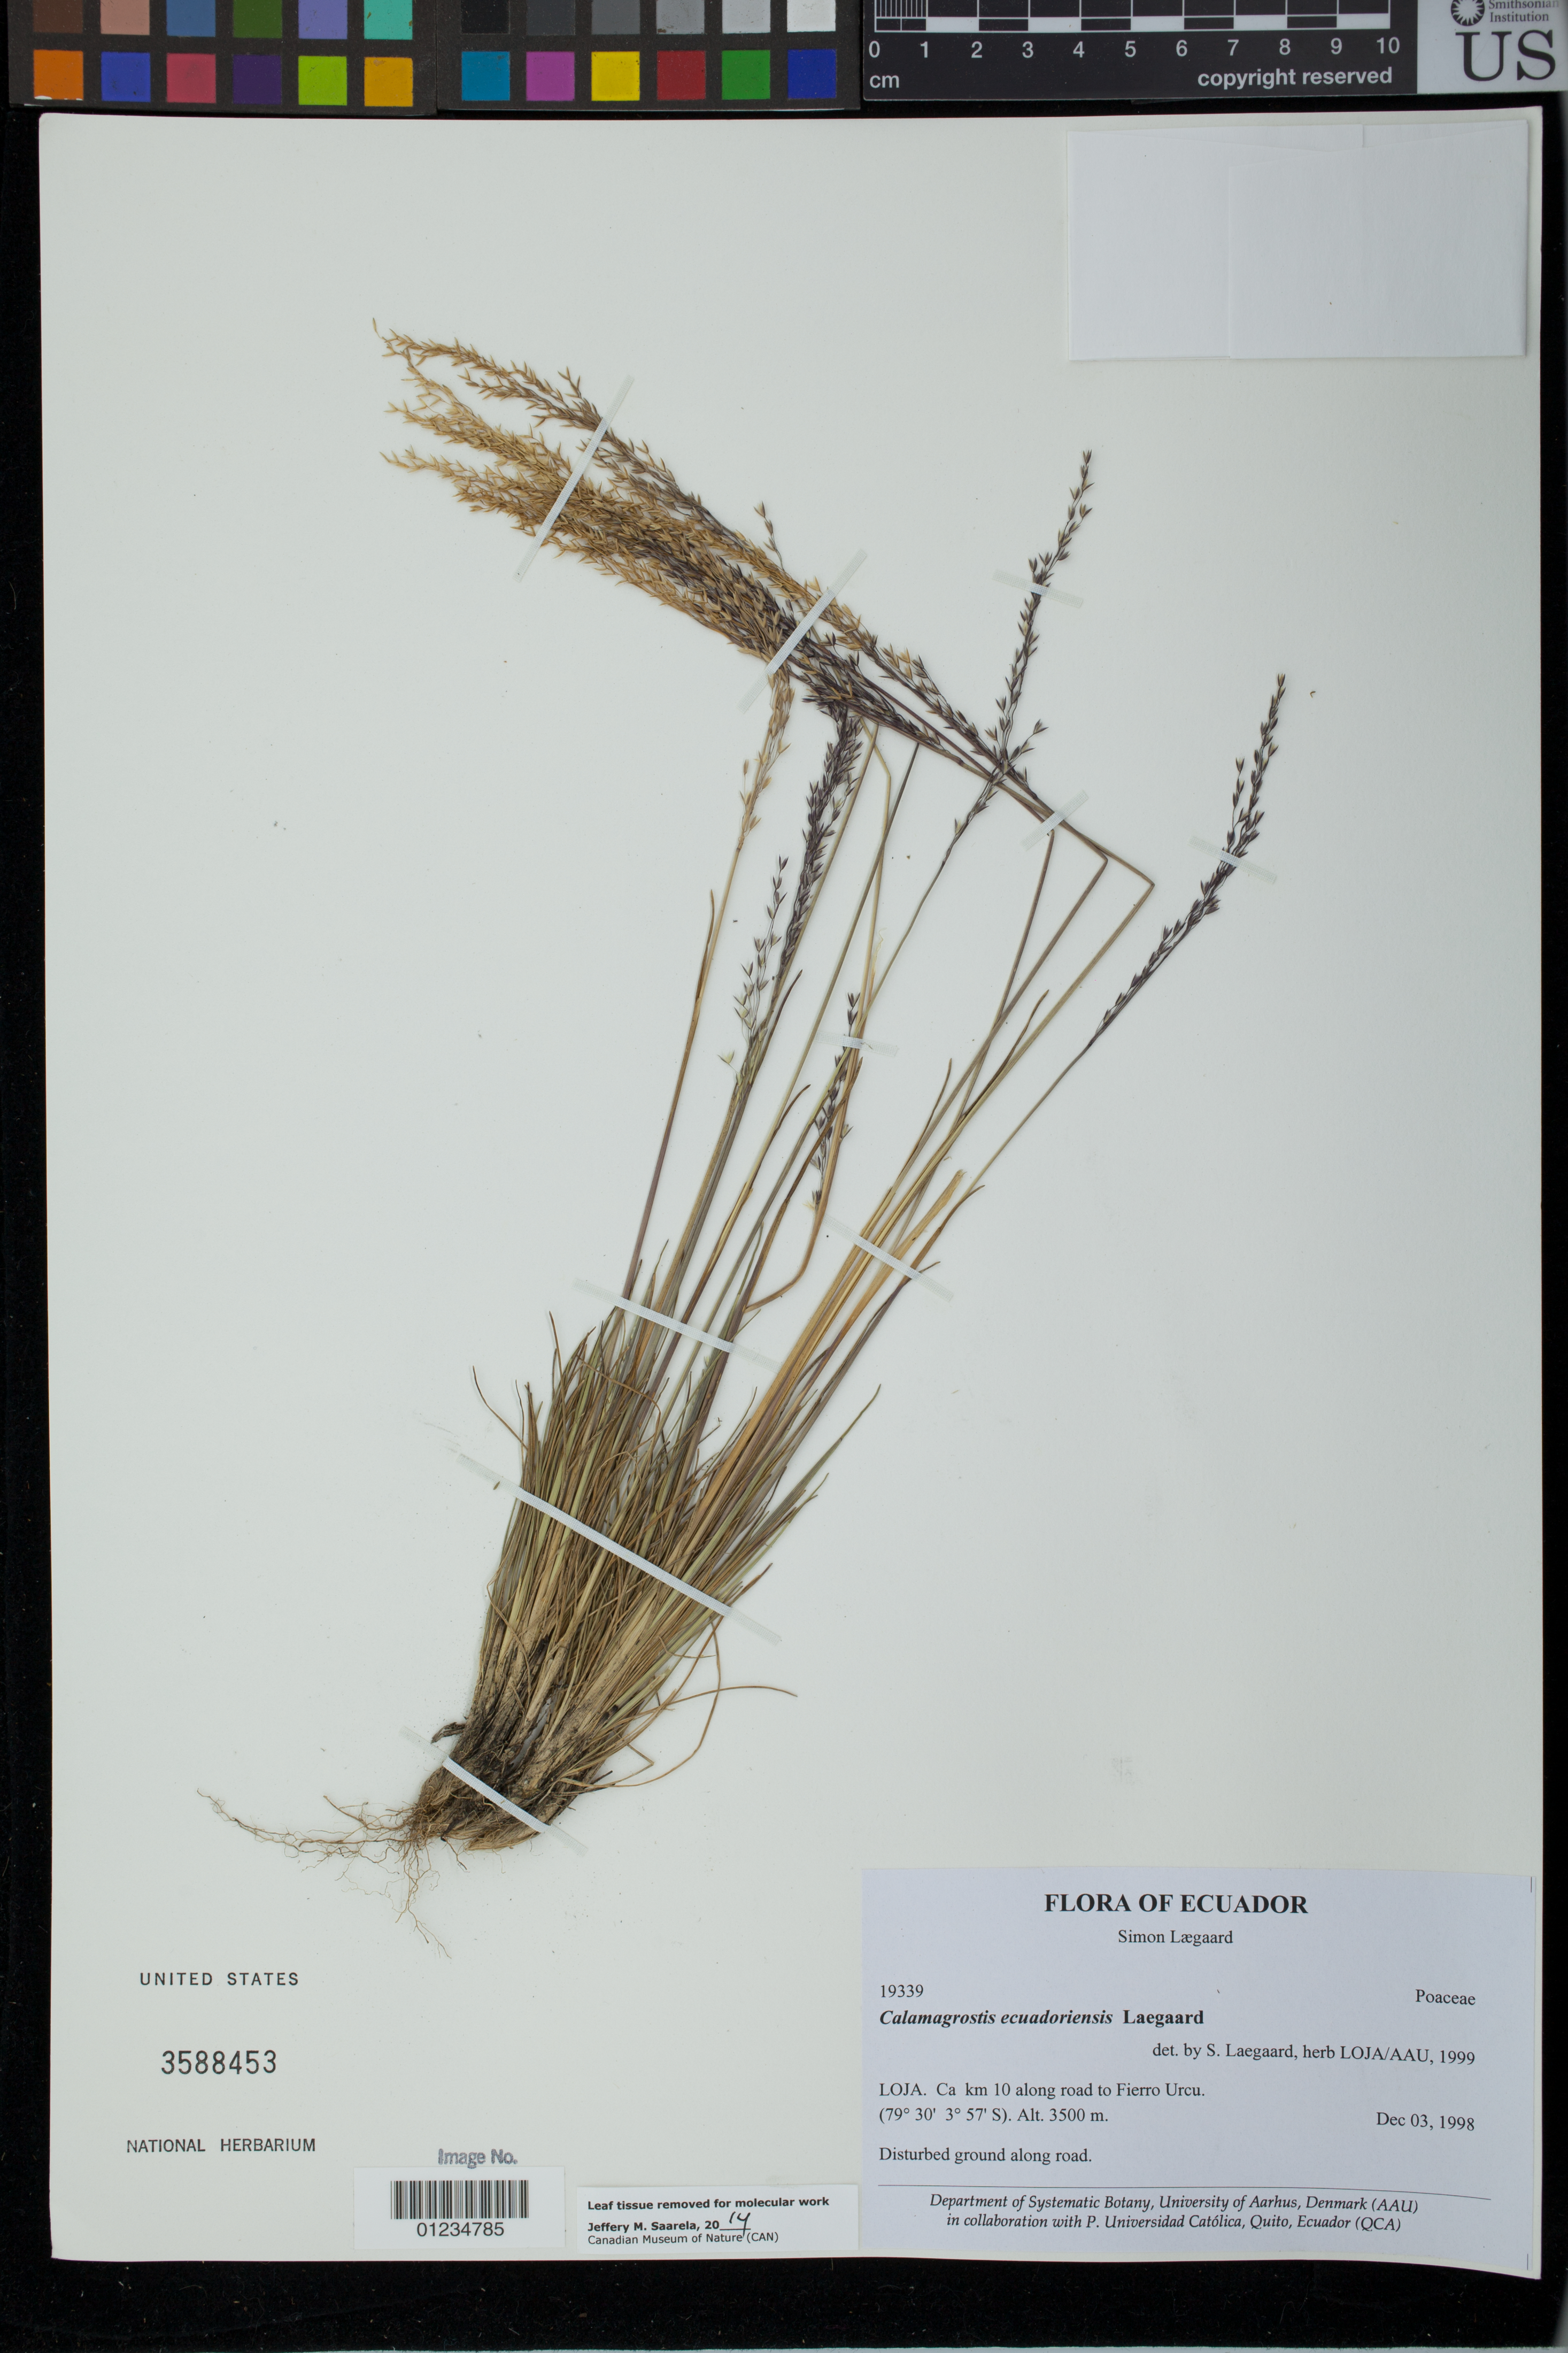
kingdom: Plantae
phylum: Tracheophyta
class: Liliopsida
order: Poales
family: Poaceae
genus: Laegaardia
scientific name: Laegaardia ecuadoriense ined.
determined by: Poaceae Reorganization Project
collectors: S. Lægaard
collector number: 19339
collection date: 1998-12-03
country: Ecuador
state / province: Loja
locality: Ca km 10 along road to Fierro Urco.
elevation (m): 3500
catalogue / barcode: US 3588453